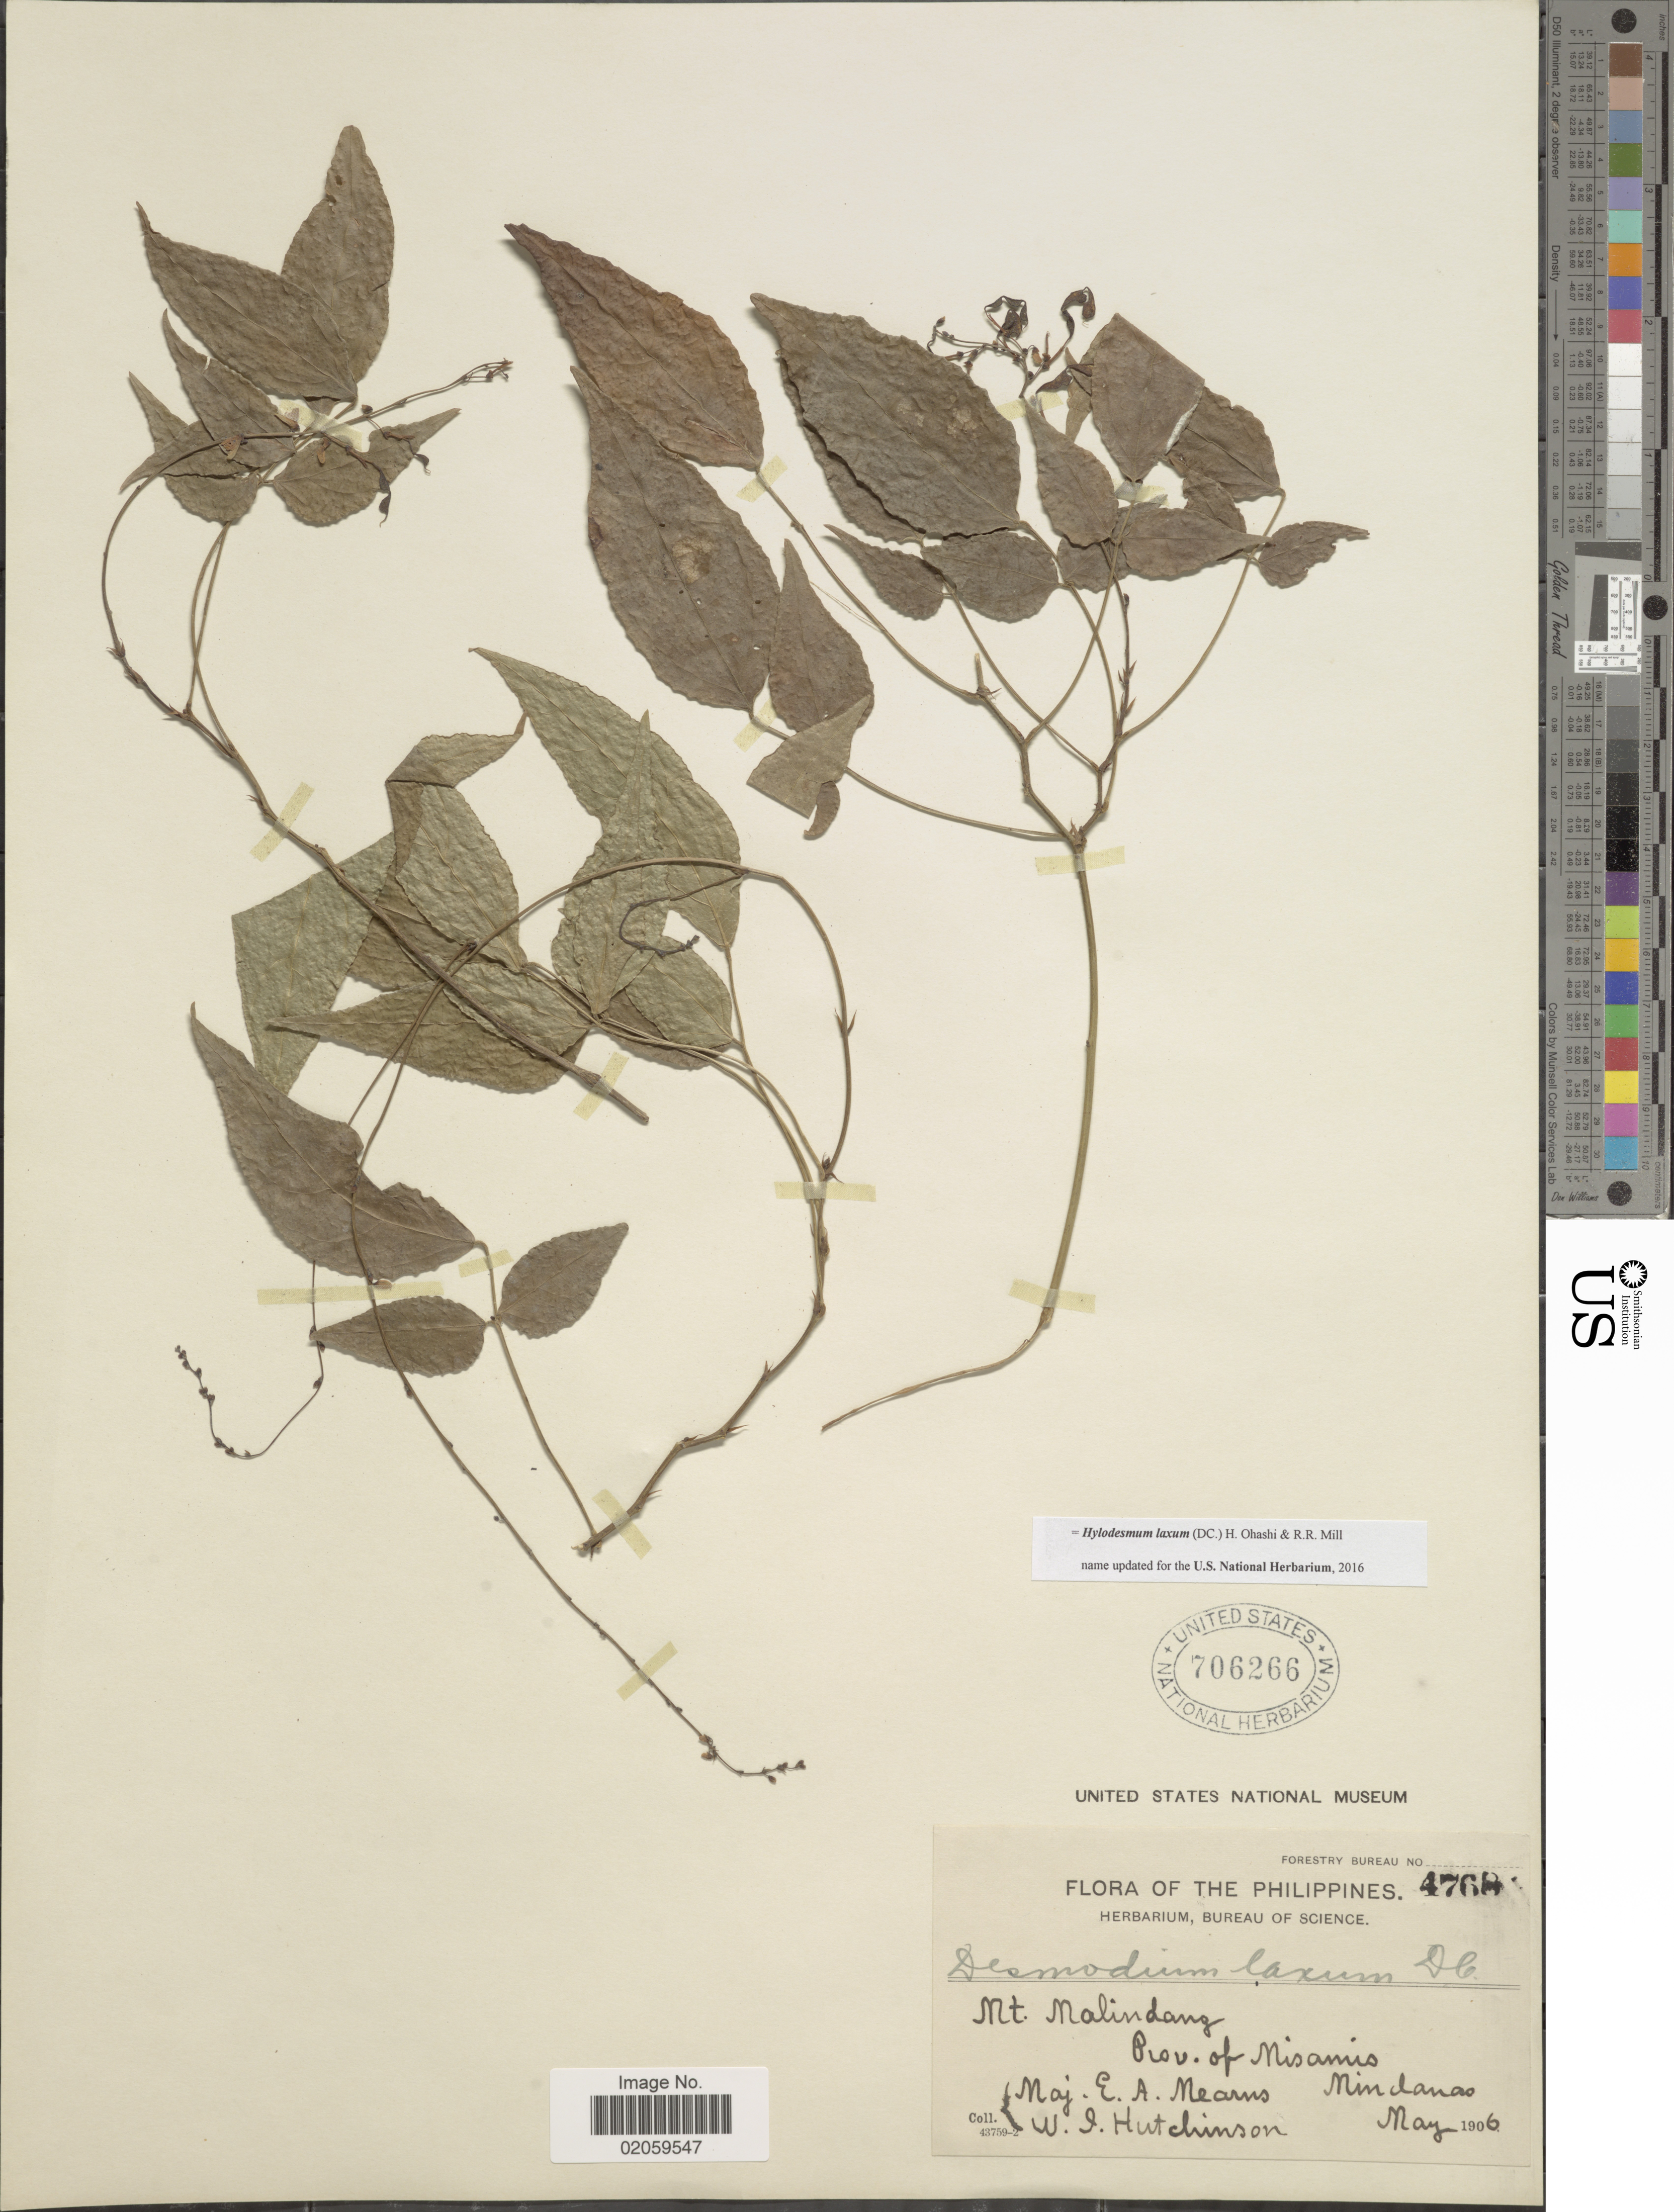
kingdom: Plantae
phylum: Tracheophyta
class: Magnoliopsida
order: Fabales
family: Fabaceae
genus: Hylodesmum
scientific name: Hylodesmum laxum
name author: (DC.) H. Ohashi & R.R. Mill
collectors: E. A. Mearns & W. J. Hutchinson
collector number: Forestry Bureau 4768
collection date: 1906-05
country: Philippines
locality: Mt. Malindang, Prov. of Misamis, Mindanao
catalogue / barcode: US 706266